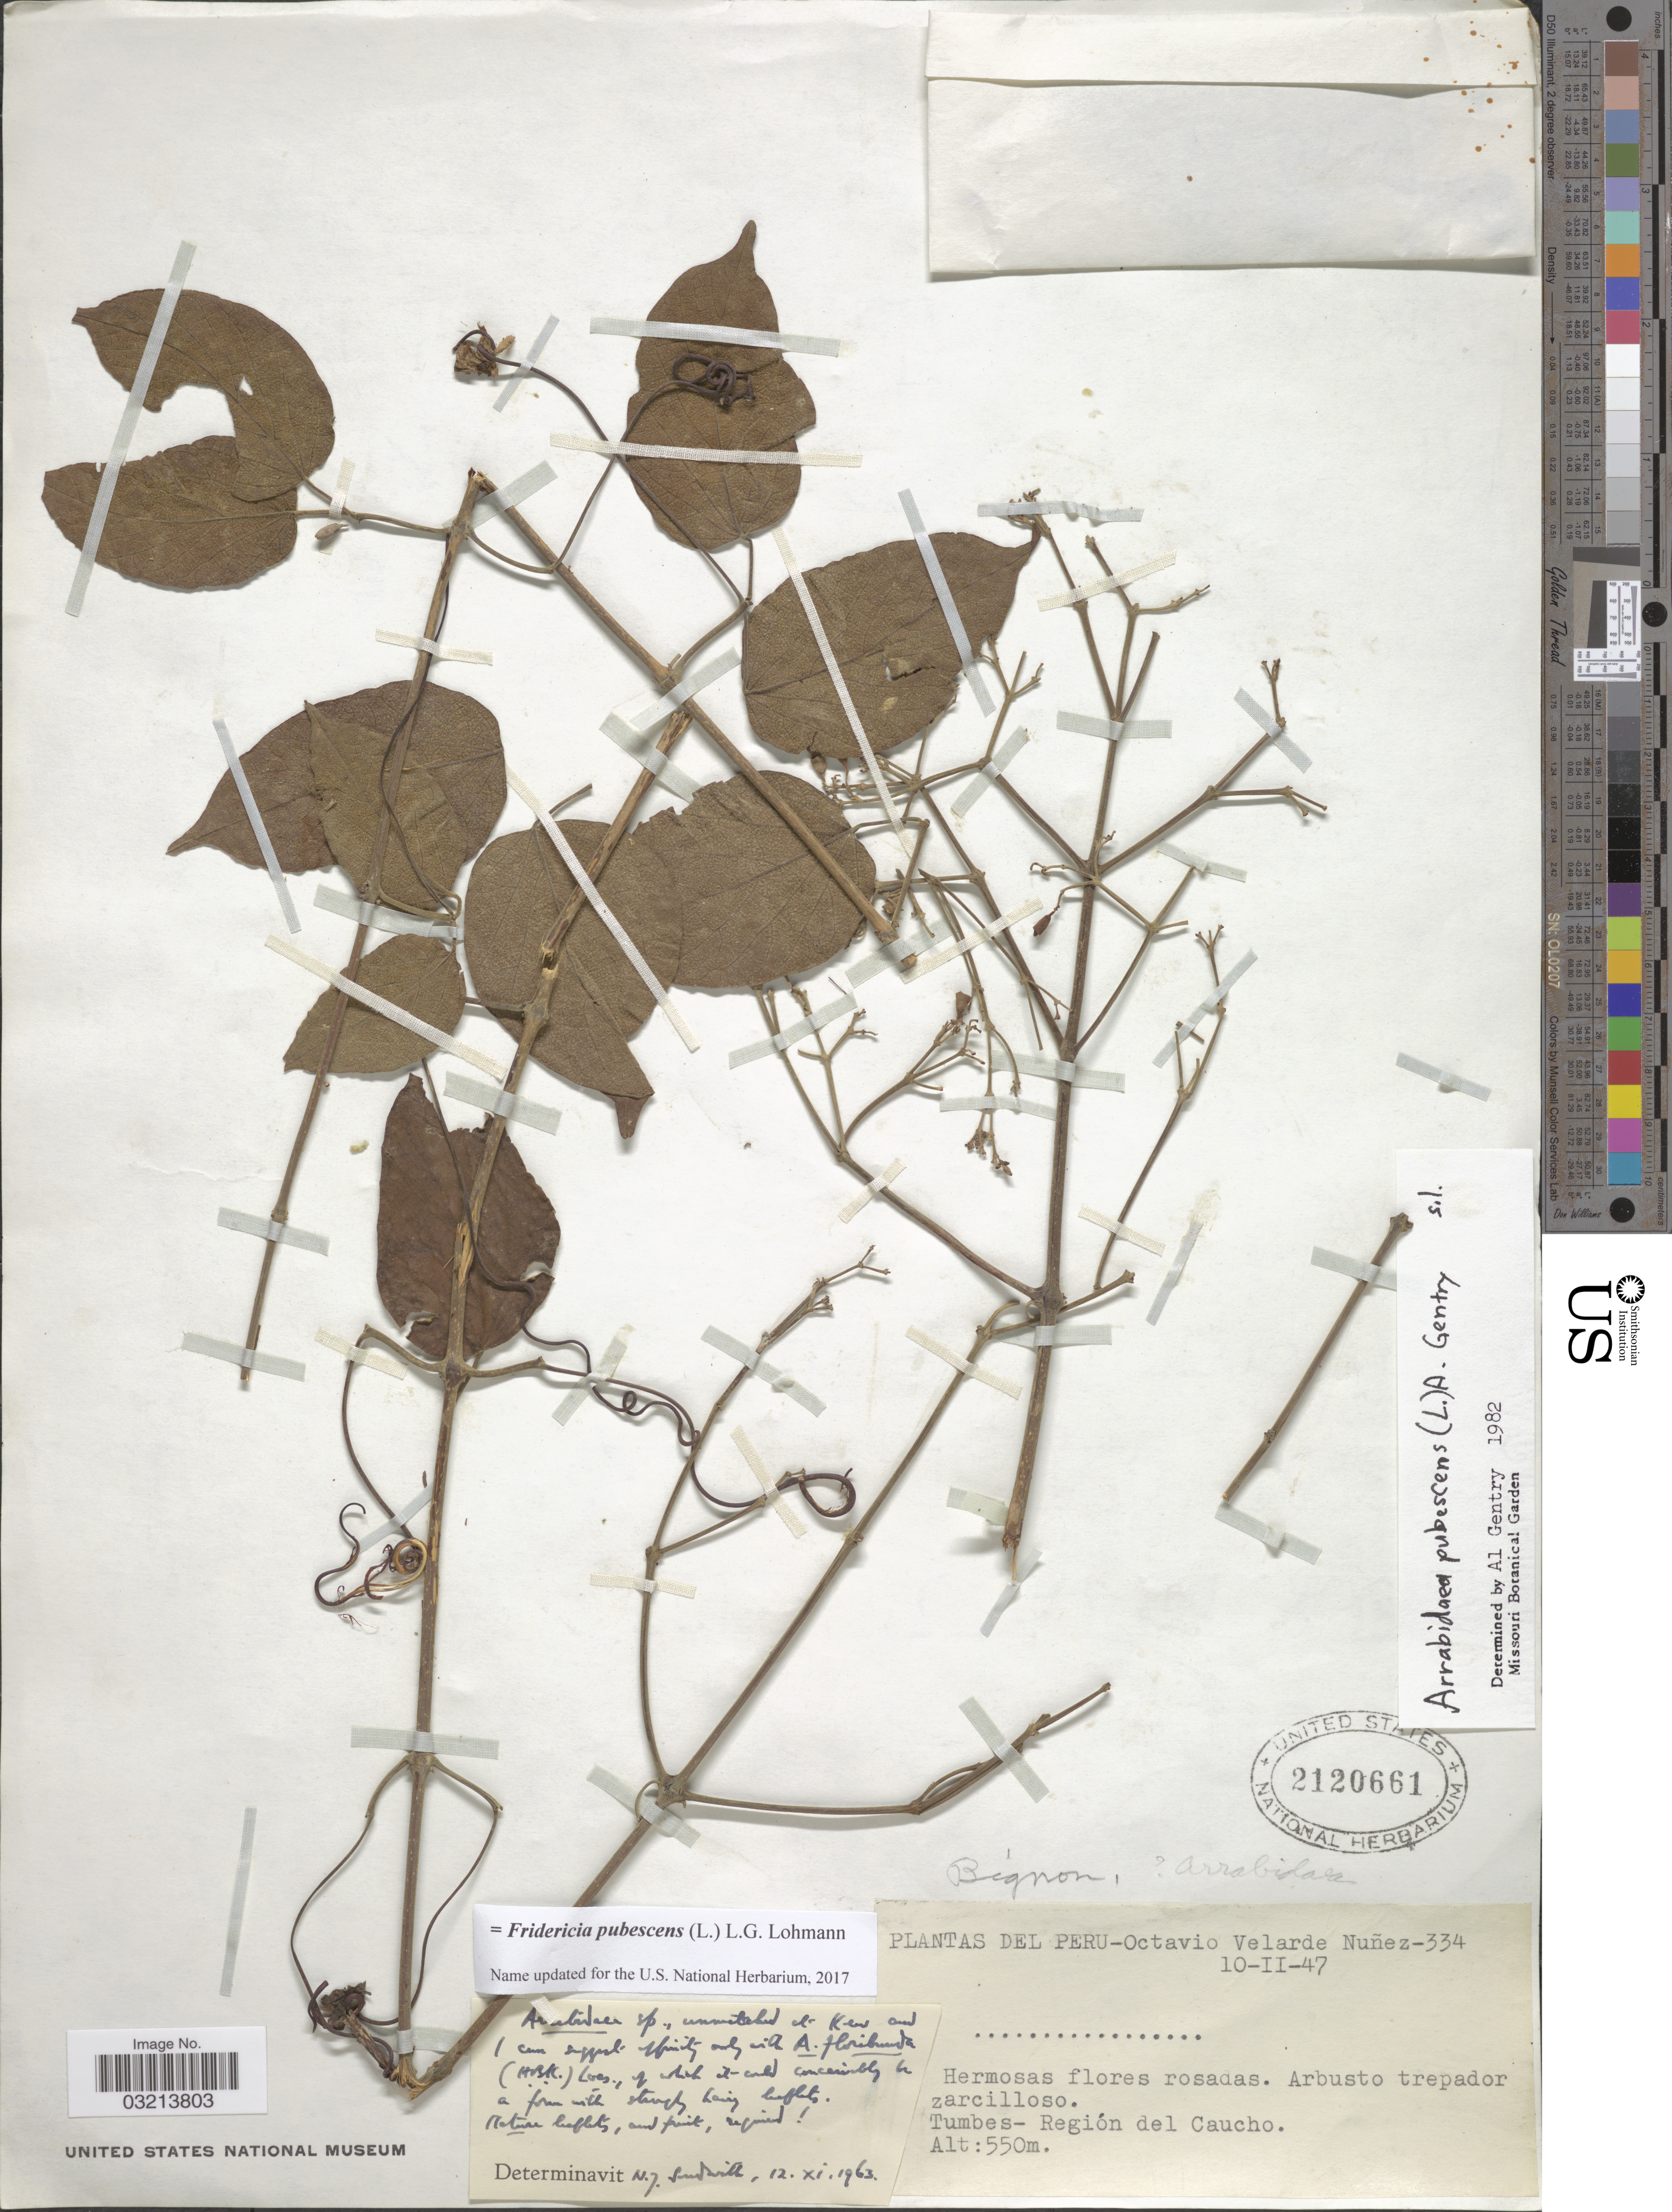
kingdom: Plantae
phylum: Tracheophyta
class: Magnoliopsida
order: Lamiales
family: Bignoniaceae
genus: Fridericia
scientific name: Fridericia pubescens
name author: (L.) L.G. Lohmann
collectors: O. Velarde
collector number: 334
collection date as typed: Transcribed d/m/y: 10/2/47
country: Peru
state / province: Tumbes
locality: Región del Caucho.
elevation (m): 550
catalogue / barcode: US 2120661